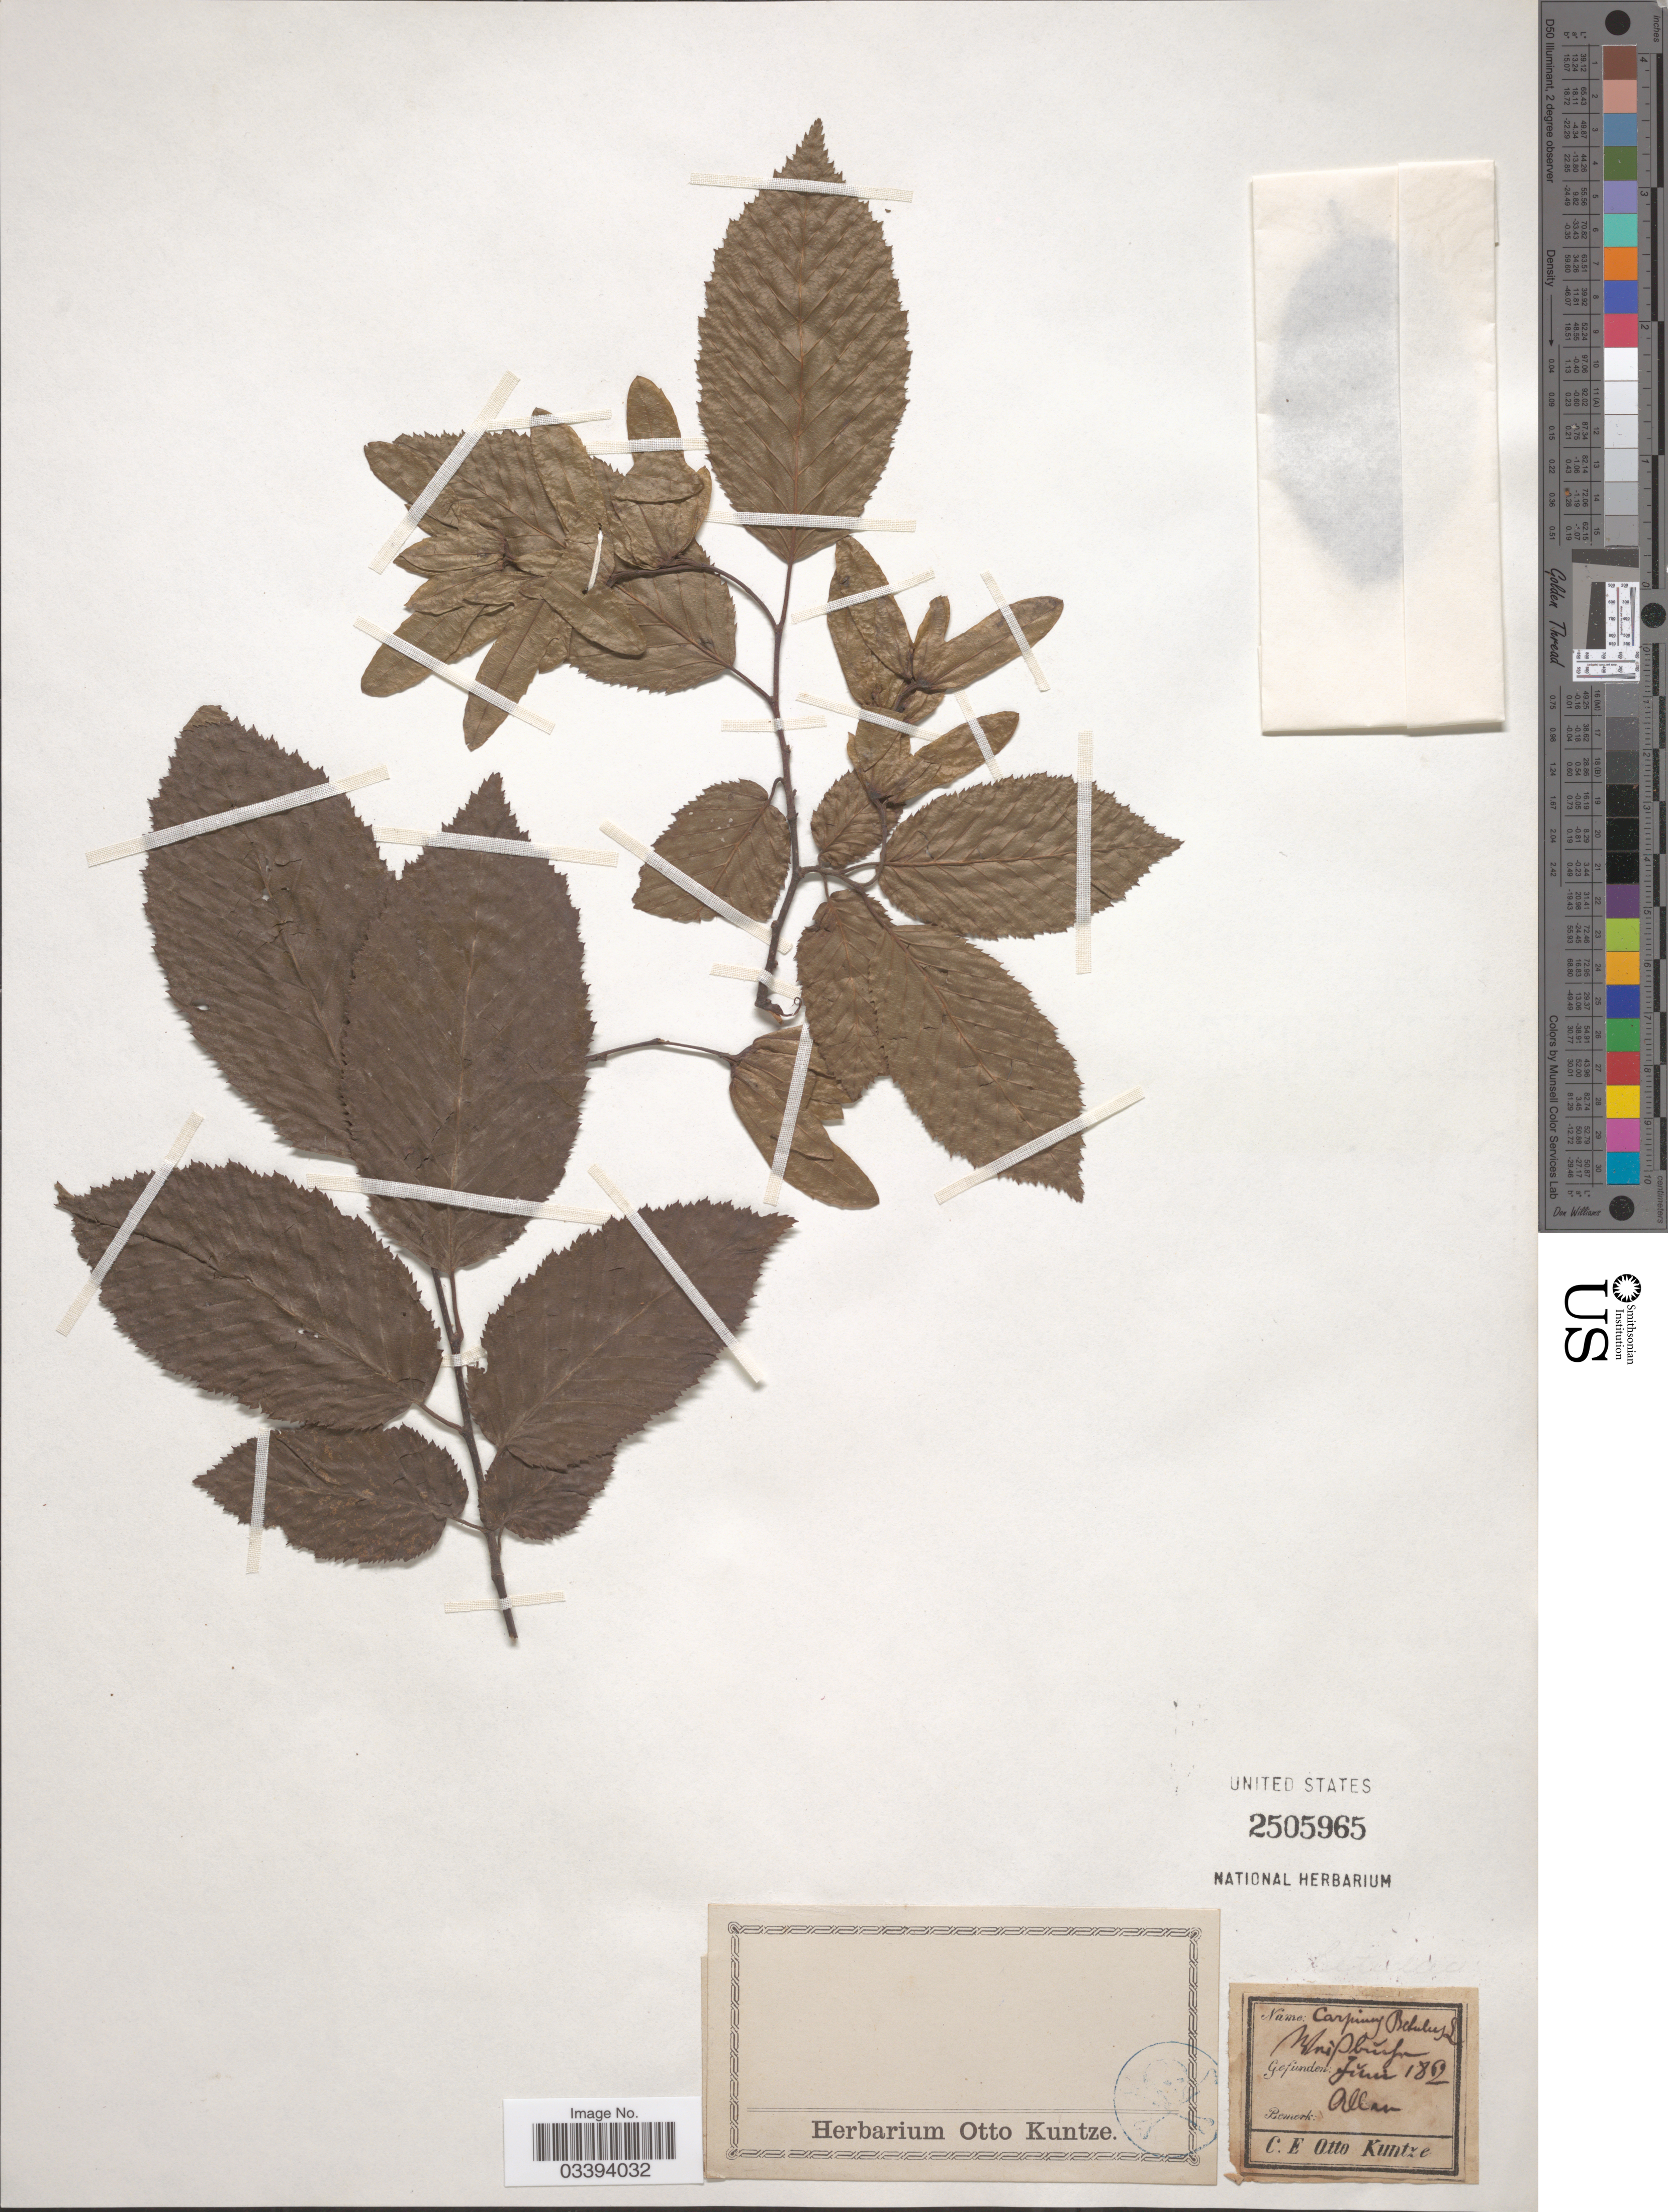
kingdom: Plantae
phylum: Tracheophyta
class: Magnoliopsida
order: Fagales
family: Betulaceae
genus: Carpinus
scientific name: Carpinus betulus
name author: L.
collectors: C.E.O. Kuntze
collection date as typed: Jŭin 182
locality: Allan [interpreted].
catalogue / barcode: US 2505965